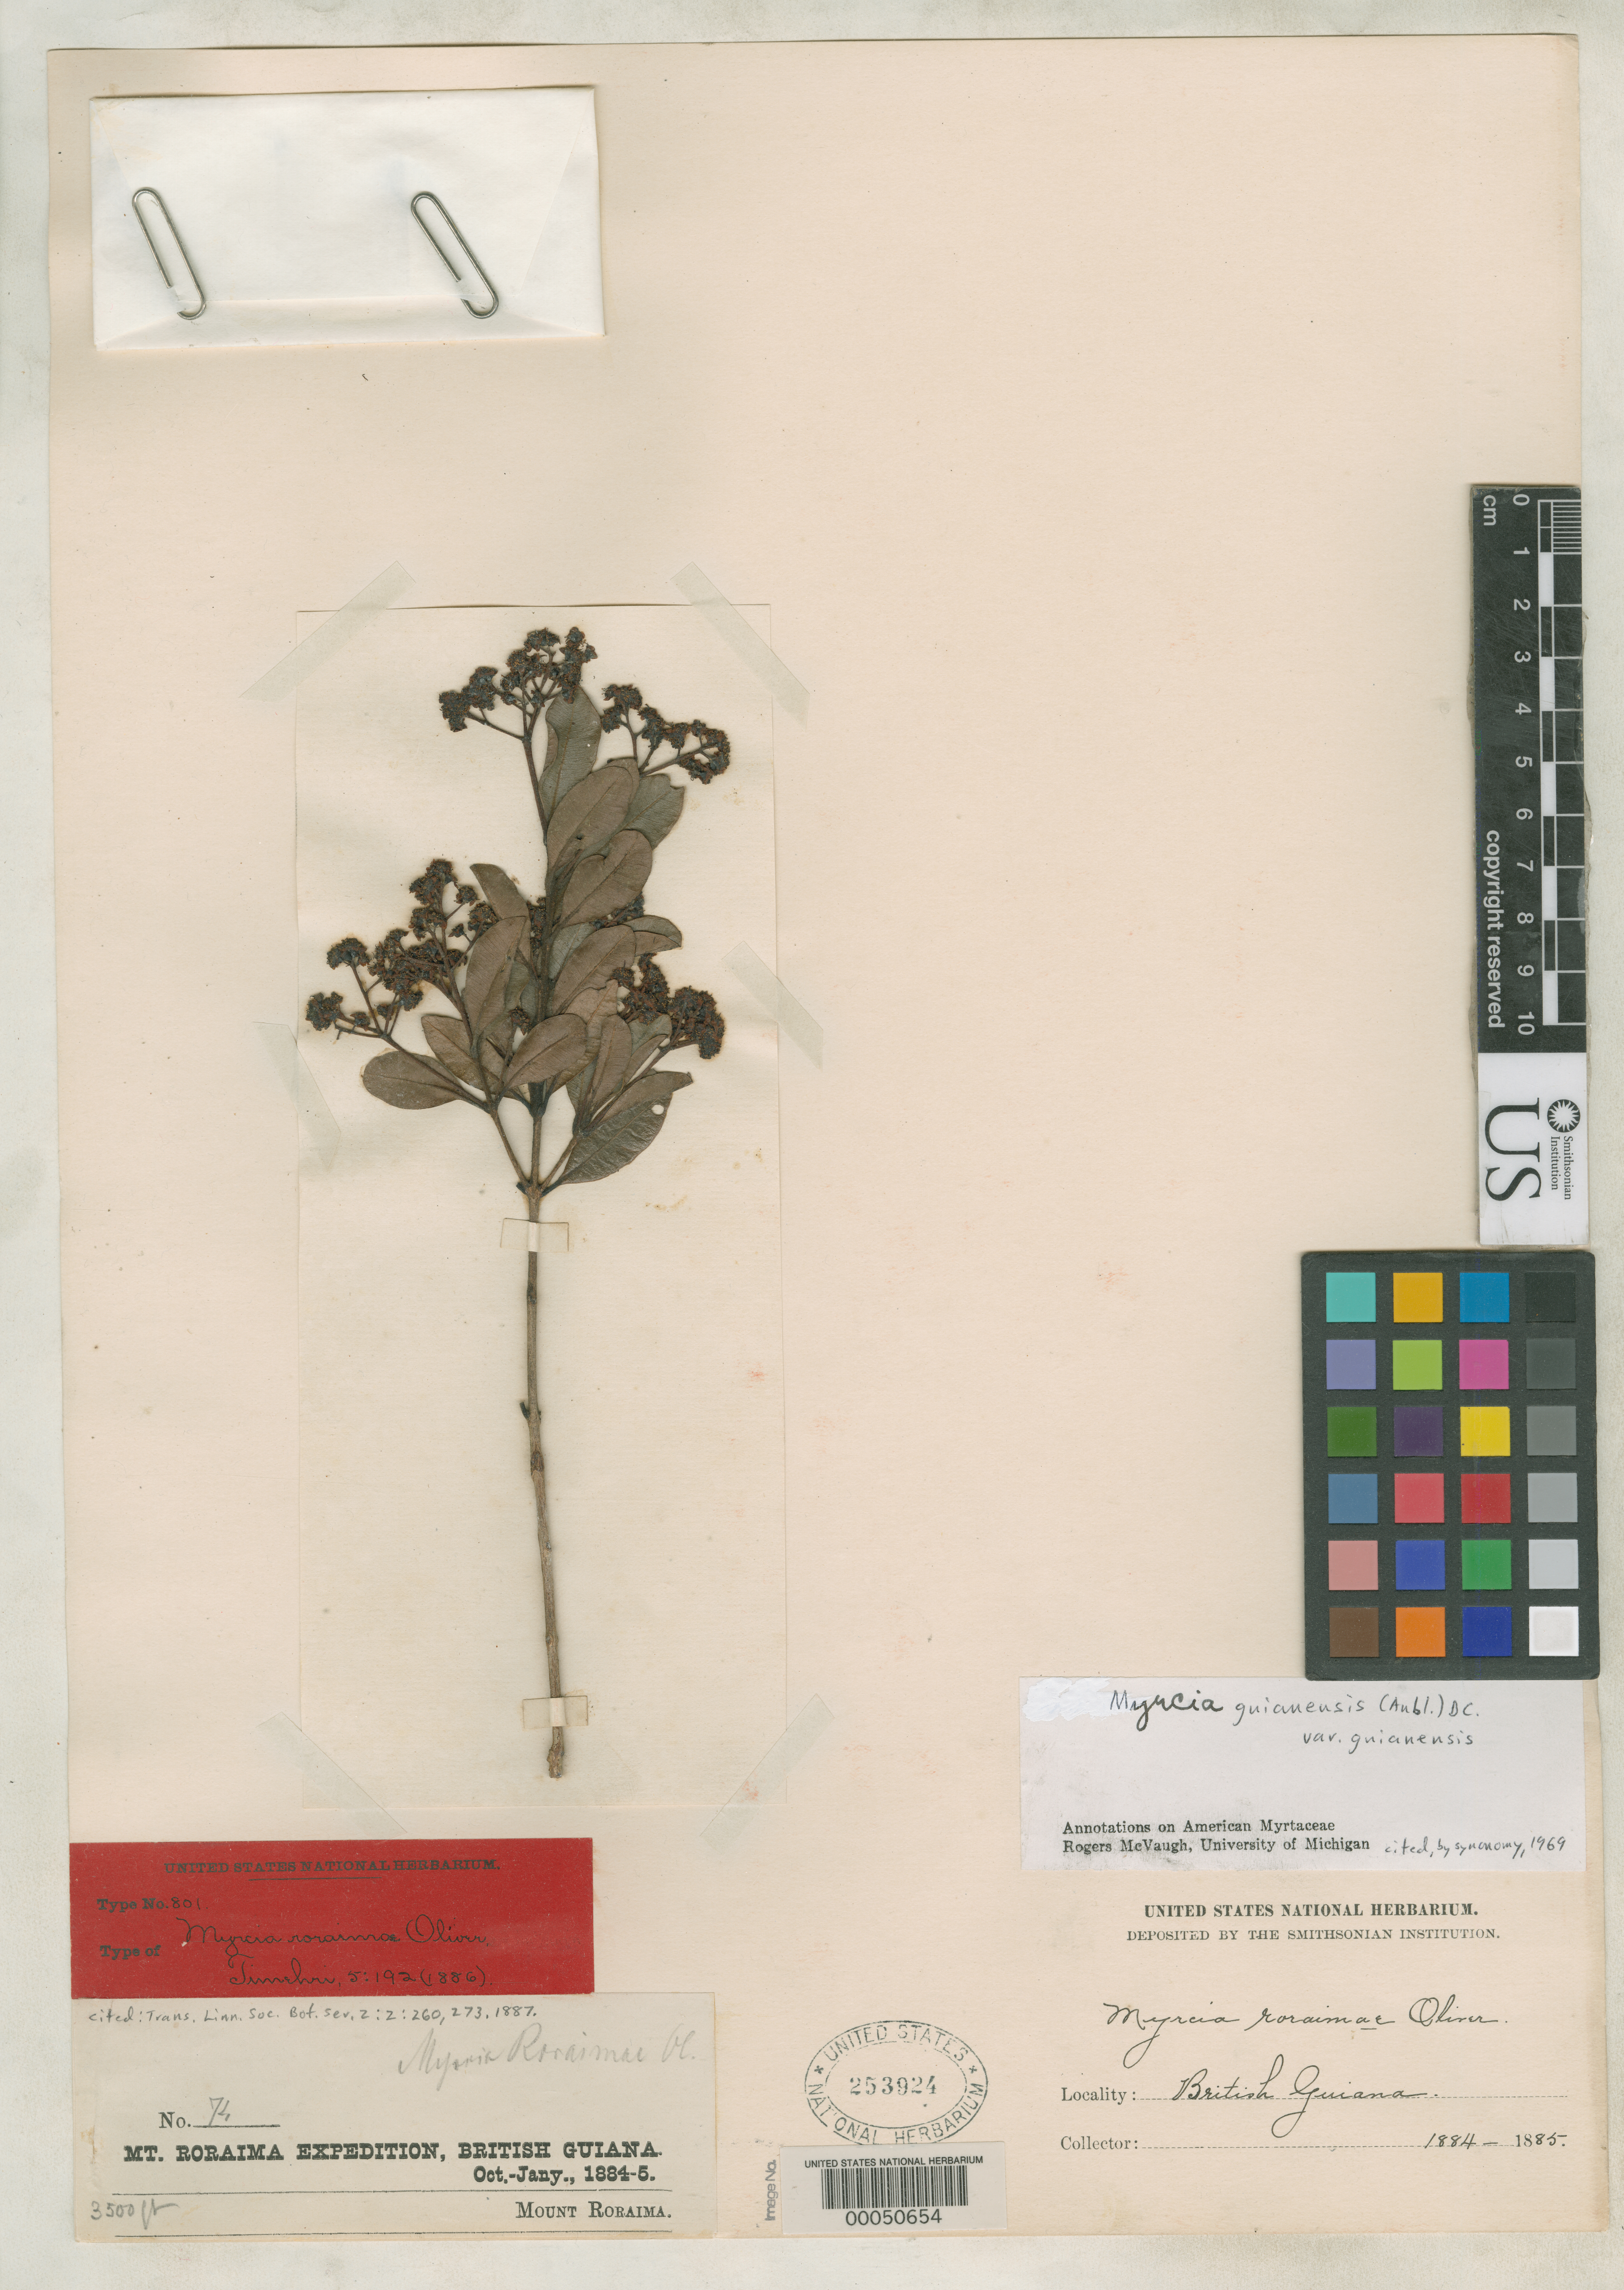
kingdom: Plantae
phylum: Tracheophyta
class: Magnoliopsida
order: Myrtales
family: Myrtaceae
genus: Myrcia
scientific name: Myrcia roraimae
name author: Oliv. in Thurn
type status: Isotype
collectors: E. F. im Thurn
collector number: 74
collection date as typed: Oct 1884 to -- Jan 1885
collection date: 1884-10/1885-01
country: Guyana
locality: Mount Roraima, British Guiana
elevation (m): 1067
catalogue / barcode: US 253924